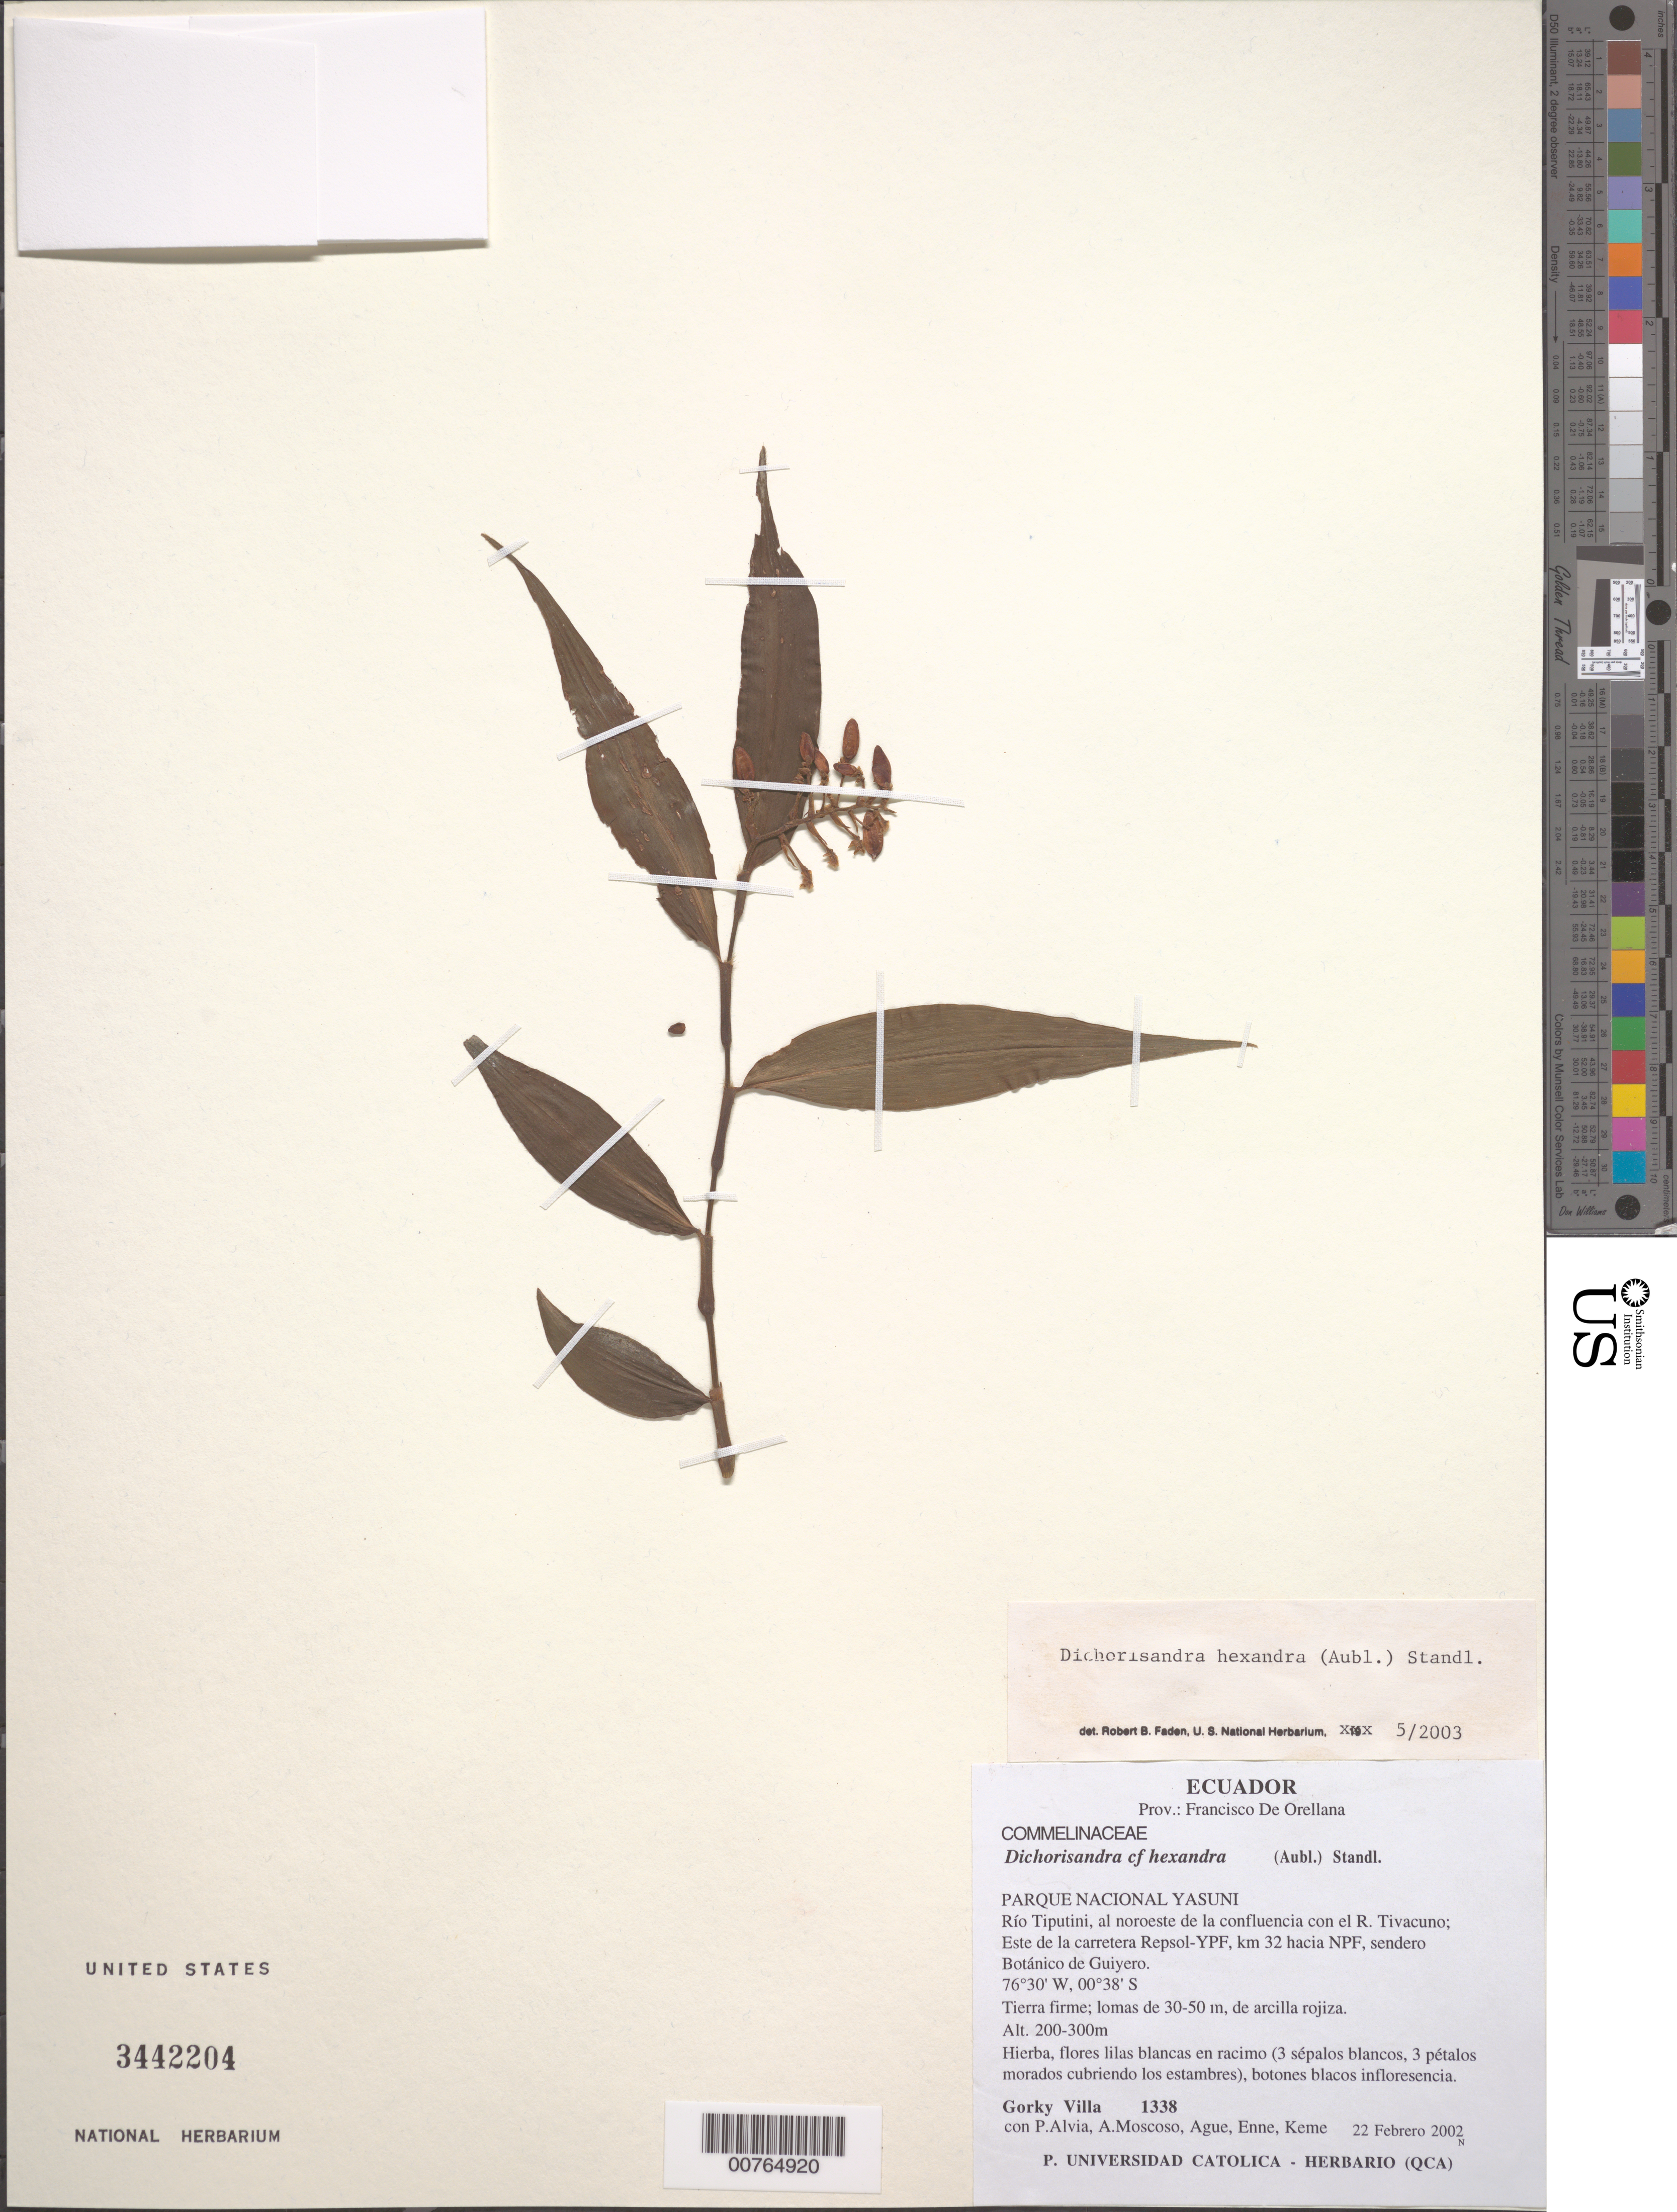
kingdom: Plantae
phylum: Tracheophyta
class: Liliopsida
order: Commelinales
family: Commelinaceae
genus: Dichorisandra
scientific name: Dichorisandra hexandra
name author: (Aubl.) Standl.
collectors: G. Villa, P. Alvia, A. Moscoso, Ague & Keme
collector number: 1338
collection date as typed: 22 Feb 2002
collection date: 2002-02-22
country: Ecuador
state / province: Orellana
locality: Parque Nacional Yasunik, Rio Tiputini.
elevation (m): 200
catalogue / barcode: US 3442204